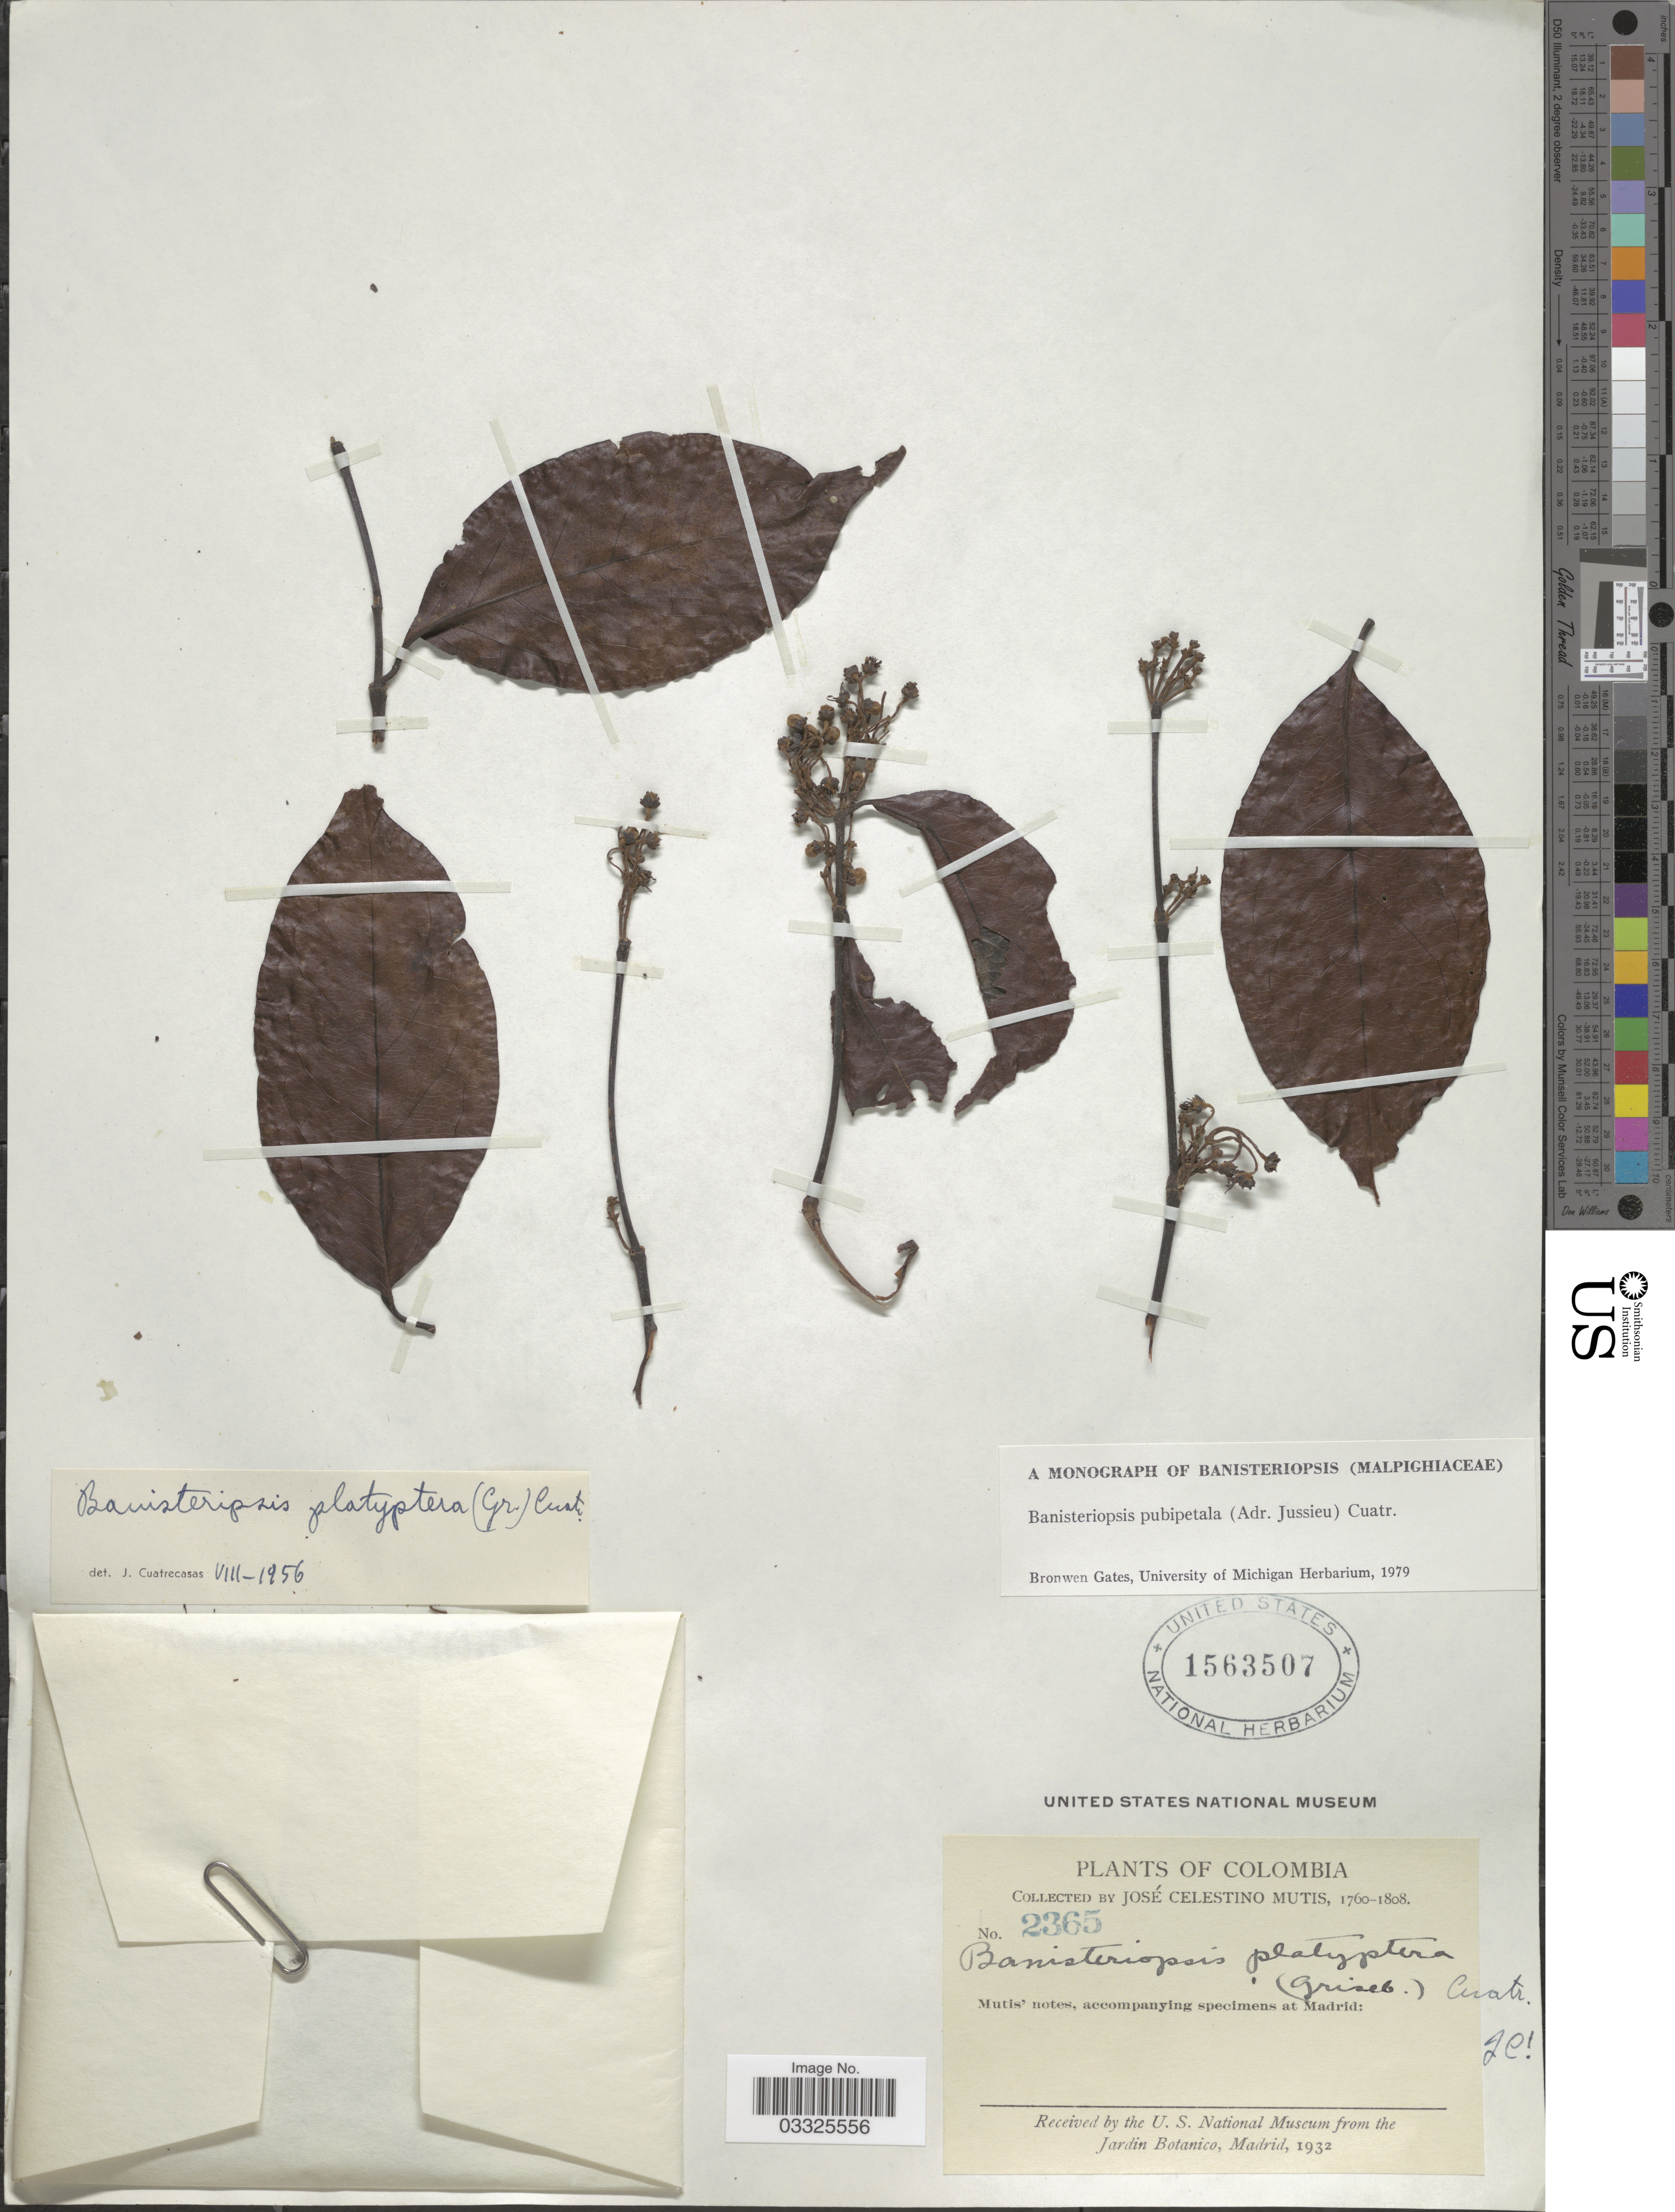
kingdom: Plantae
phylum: Tracheophyta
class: Magnoliopsida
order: Malpighiales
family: Malpighiaceae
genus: Banisteriopsis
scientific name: Banisteriopsis pubipetala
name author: (A. Juss.) Cuatrec.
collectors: J. C. B. Mutis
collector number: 2365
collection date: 1760/1808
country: Colombia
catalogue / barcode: US 1563507